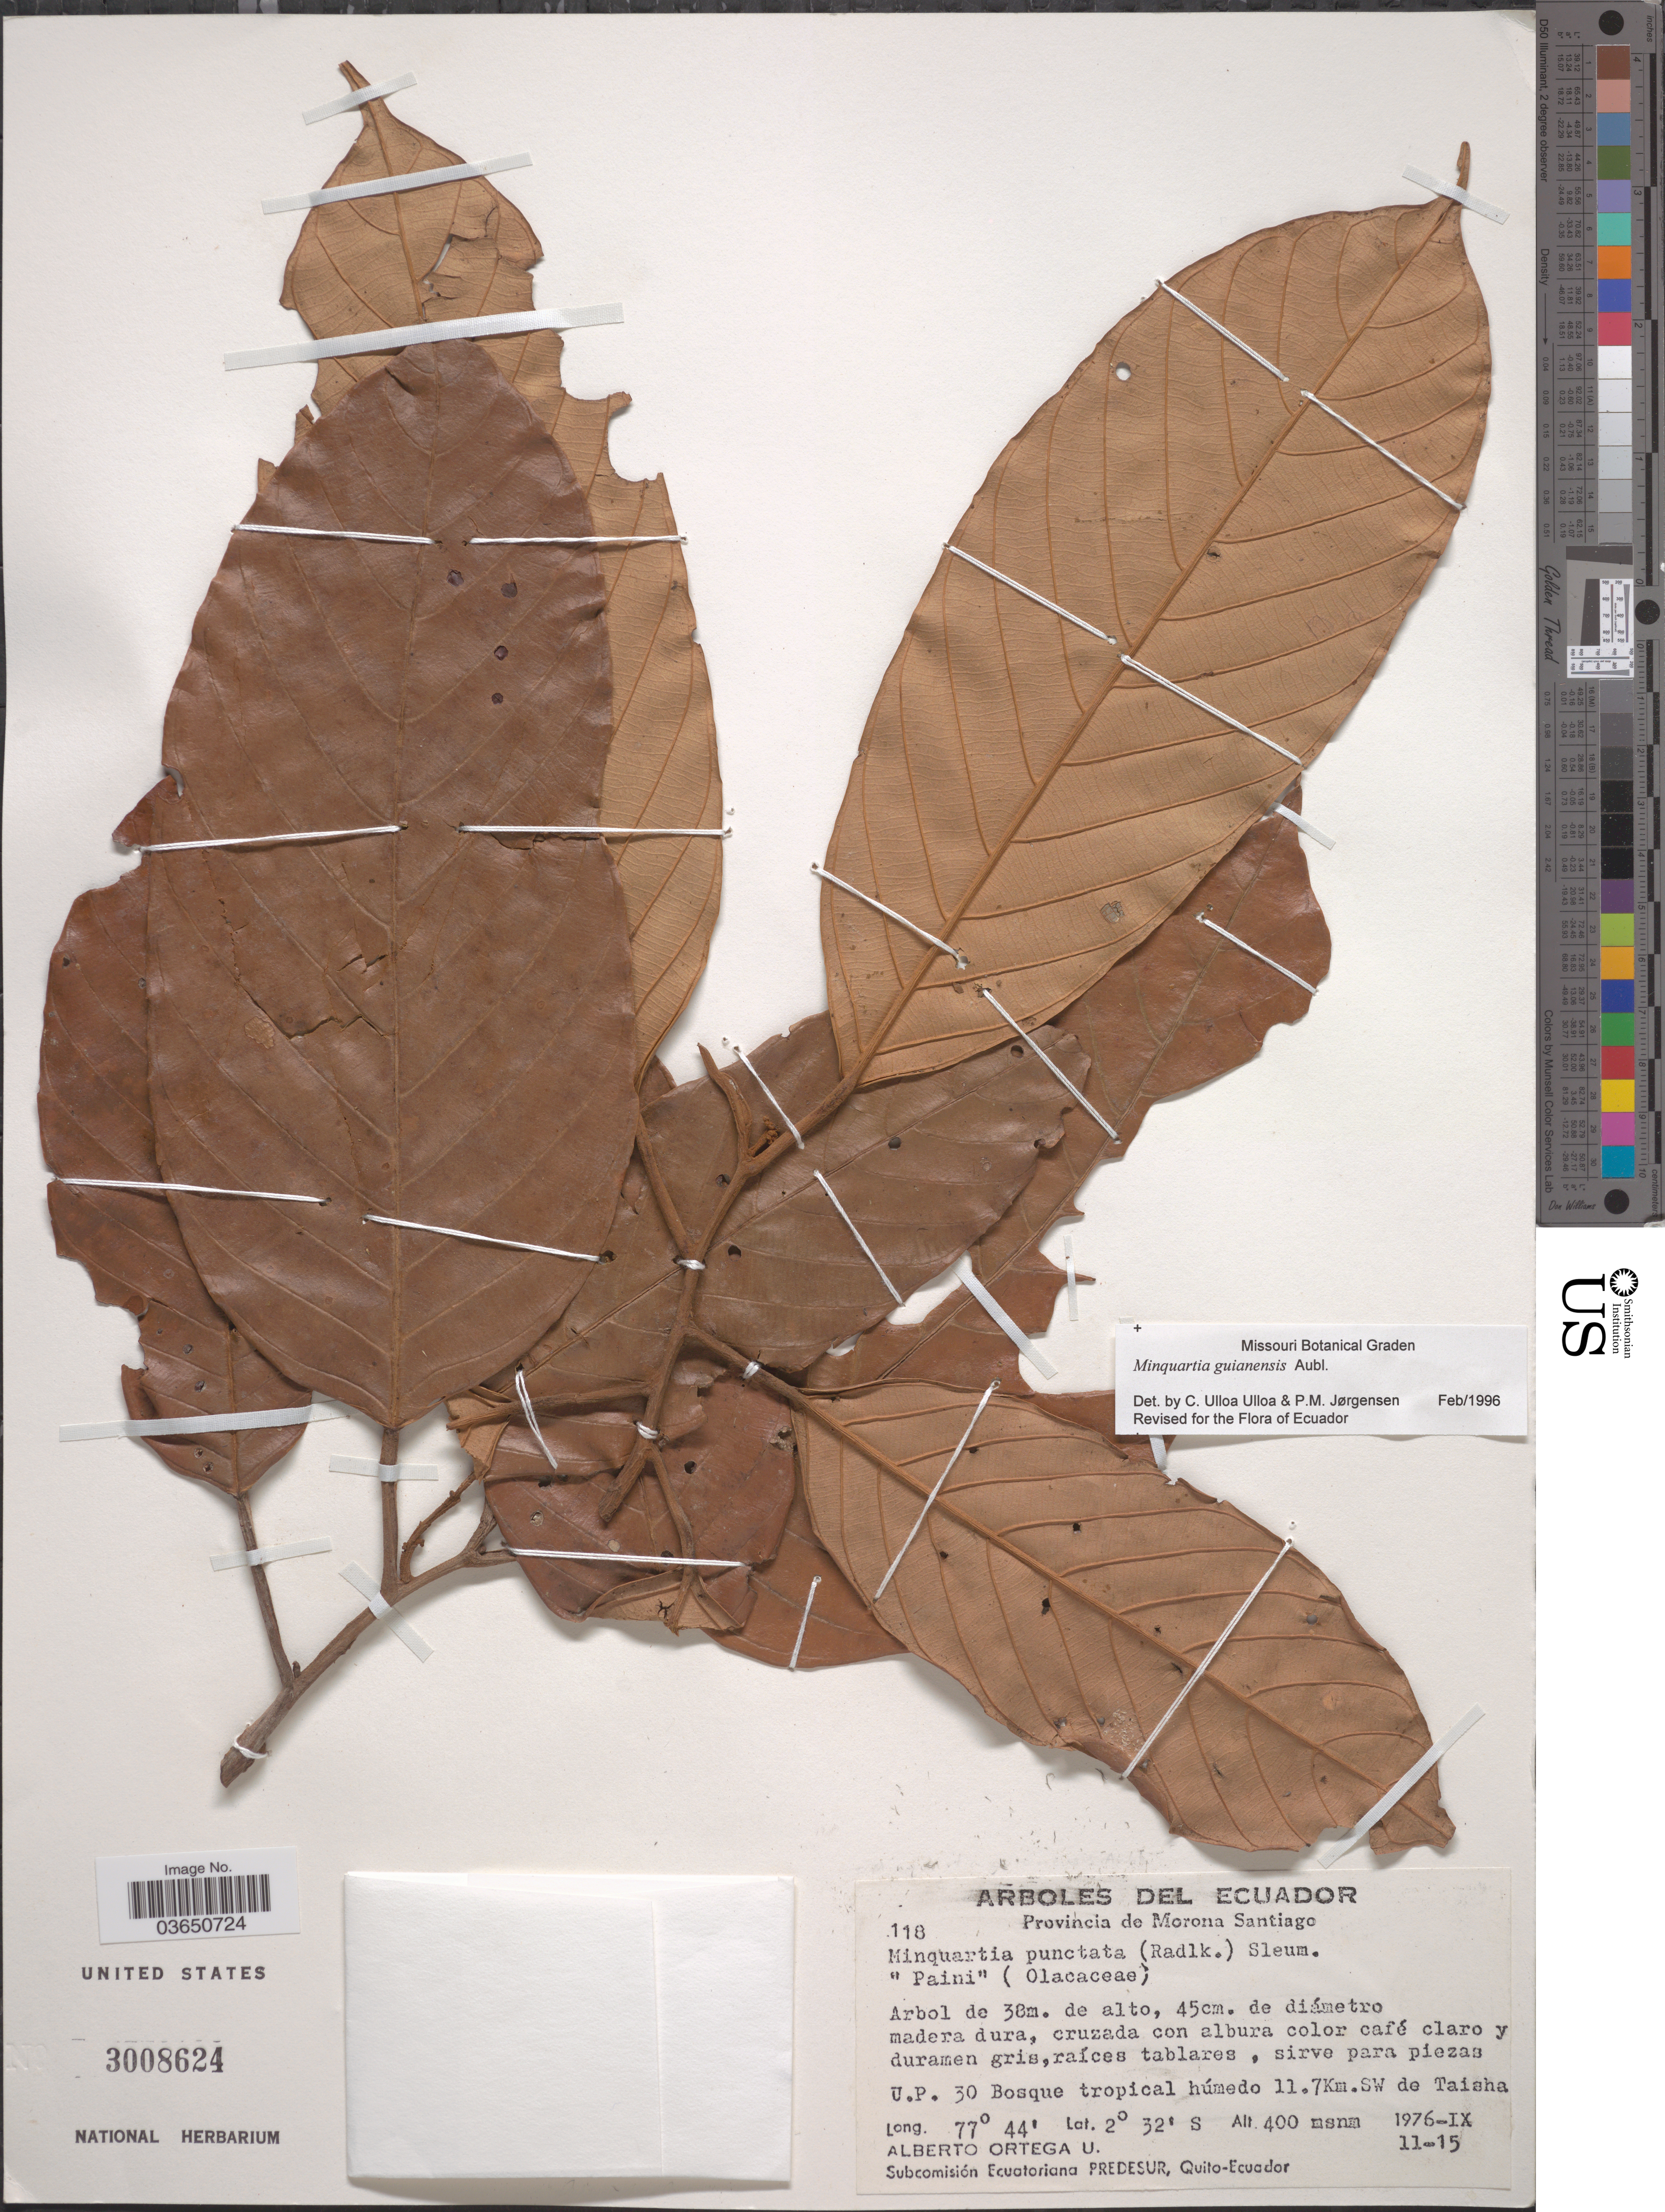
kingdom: Plantae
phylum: Tracheophyta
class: Magnoliopsida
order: Santalales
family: Coulaceae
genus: Minquartia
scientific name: Minquartia guianensis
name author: Aubl.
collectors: A. T. Ortega U.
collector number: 118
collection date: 1976-09-11/1976-09-15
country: Ecuador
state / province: Morona-Santiago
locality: U.P. 30 Bosque troipical húmedo 11.7Km.SW de Taisha.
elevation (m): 400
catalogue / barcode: US 3008624